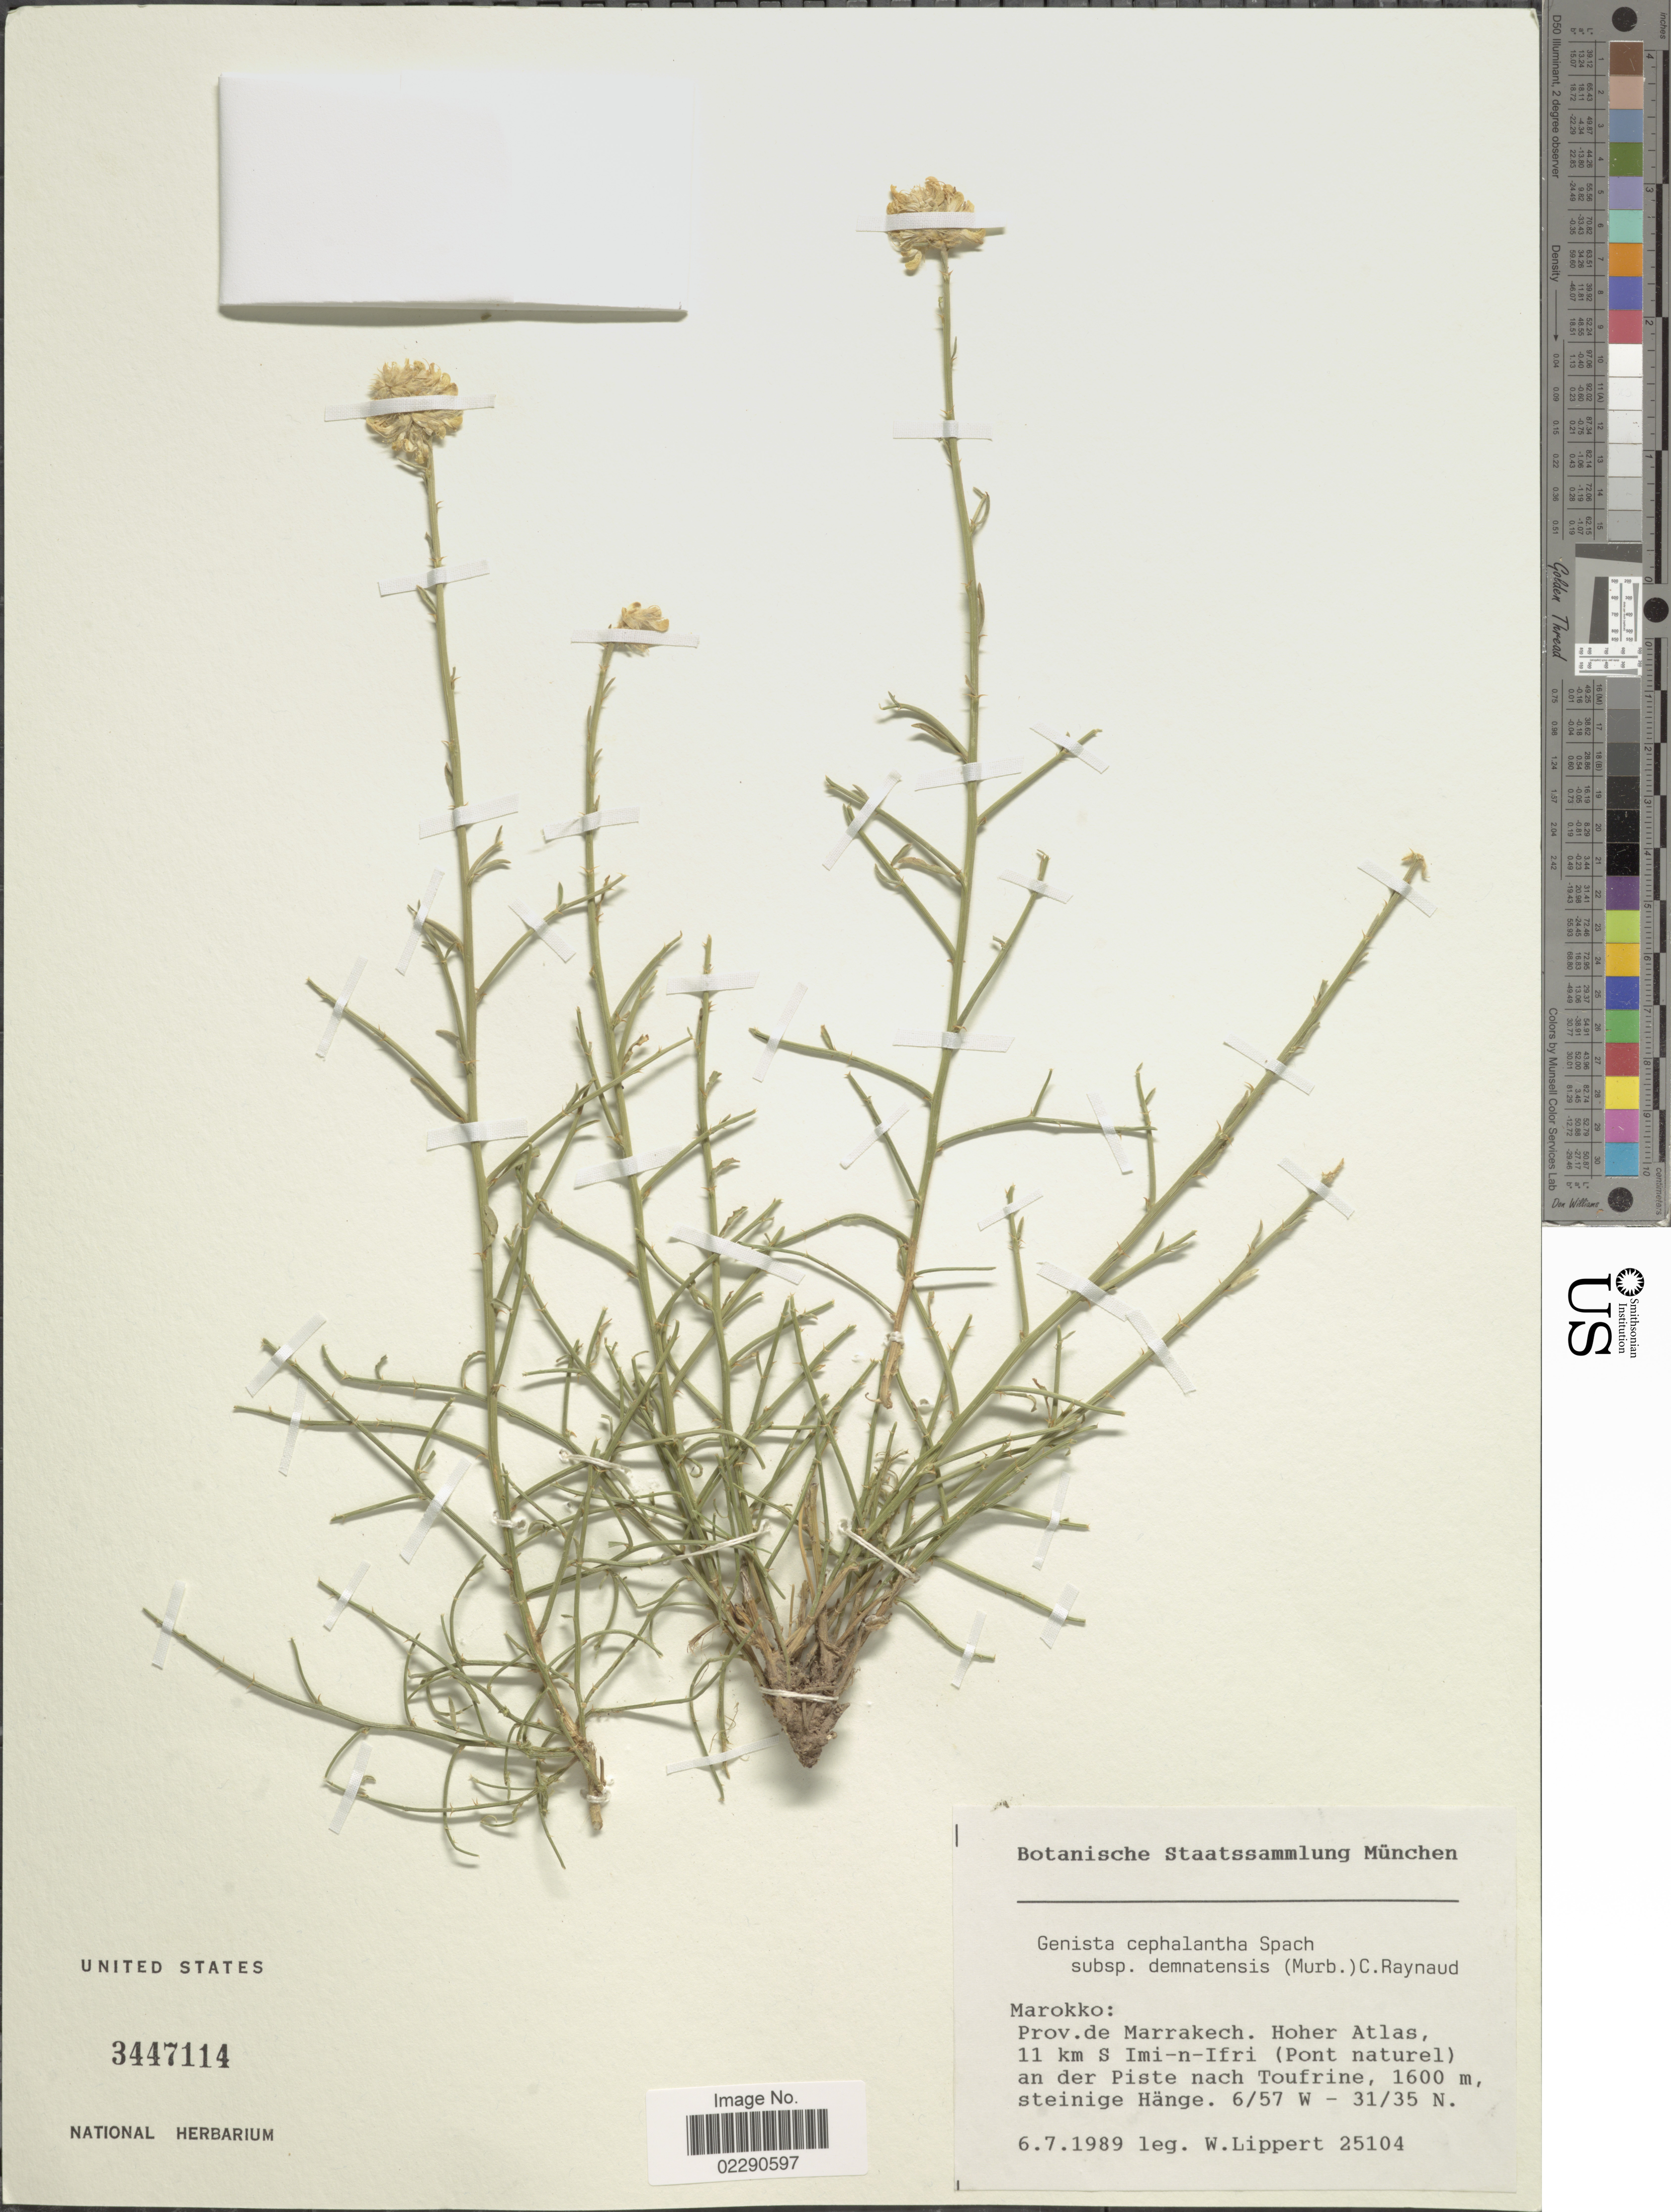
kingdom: Plantae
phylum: Tracheophyta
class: Magnoliopsida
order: Fabales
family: Fabaceae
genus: Genista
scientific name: Genista cephalantha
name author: Spach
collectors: W. Lippert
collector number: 25104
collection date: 1989-07-06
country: Morocco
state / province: Marrakech-Tensift-Al Haouz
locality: Prov. de Marrakech, Hoher Atlas, 11 km S Imi-n-Ifri (pont naturel) an der Piste nach Toufrine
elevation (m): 1600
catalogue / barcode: US 3447114